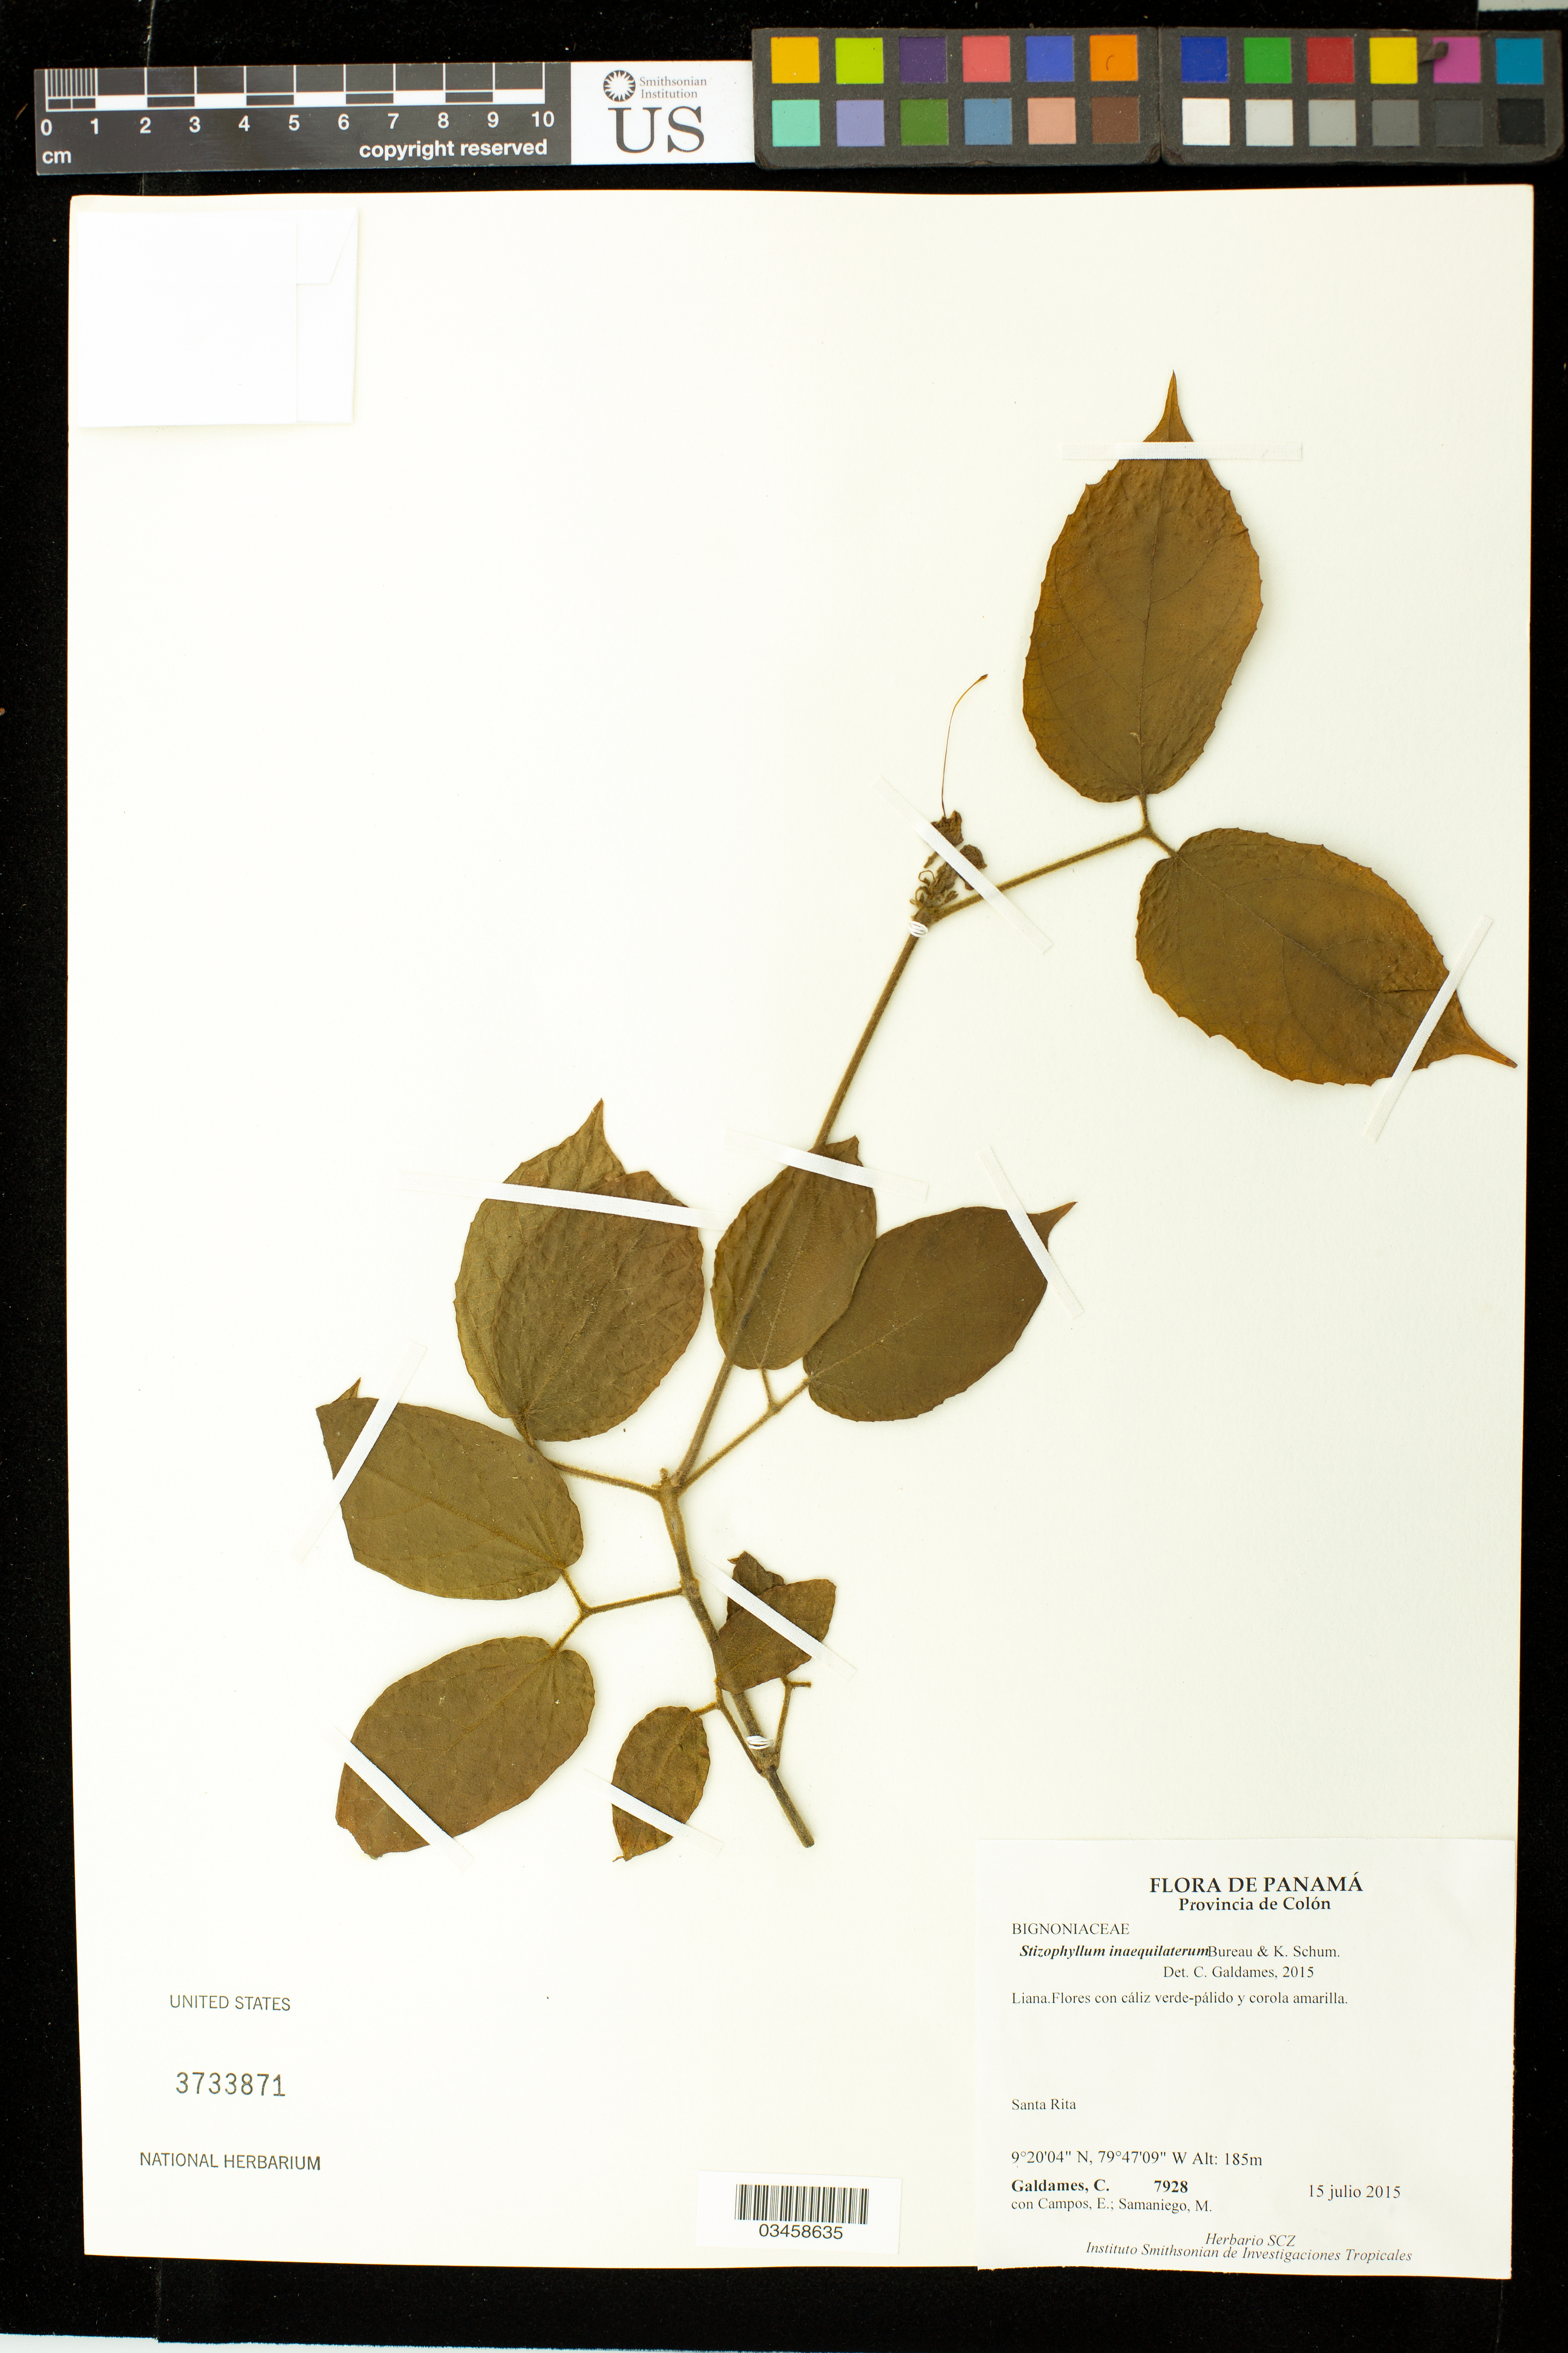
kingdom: Plantae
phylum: Tracheophyta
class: Magnoliopsida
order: Lamiales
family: Bignoniaceae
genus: Stizophyllum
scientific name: Stizophyllum inaequilaterum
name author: Bureau & K. Schum.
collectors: C. Galdames, E. Campos & M. Samaniego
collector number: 7928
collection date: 2015-07-15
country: Panama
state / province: Colón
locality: Santa Rita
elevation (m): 185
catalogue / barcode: US 3733871